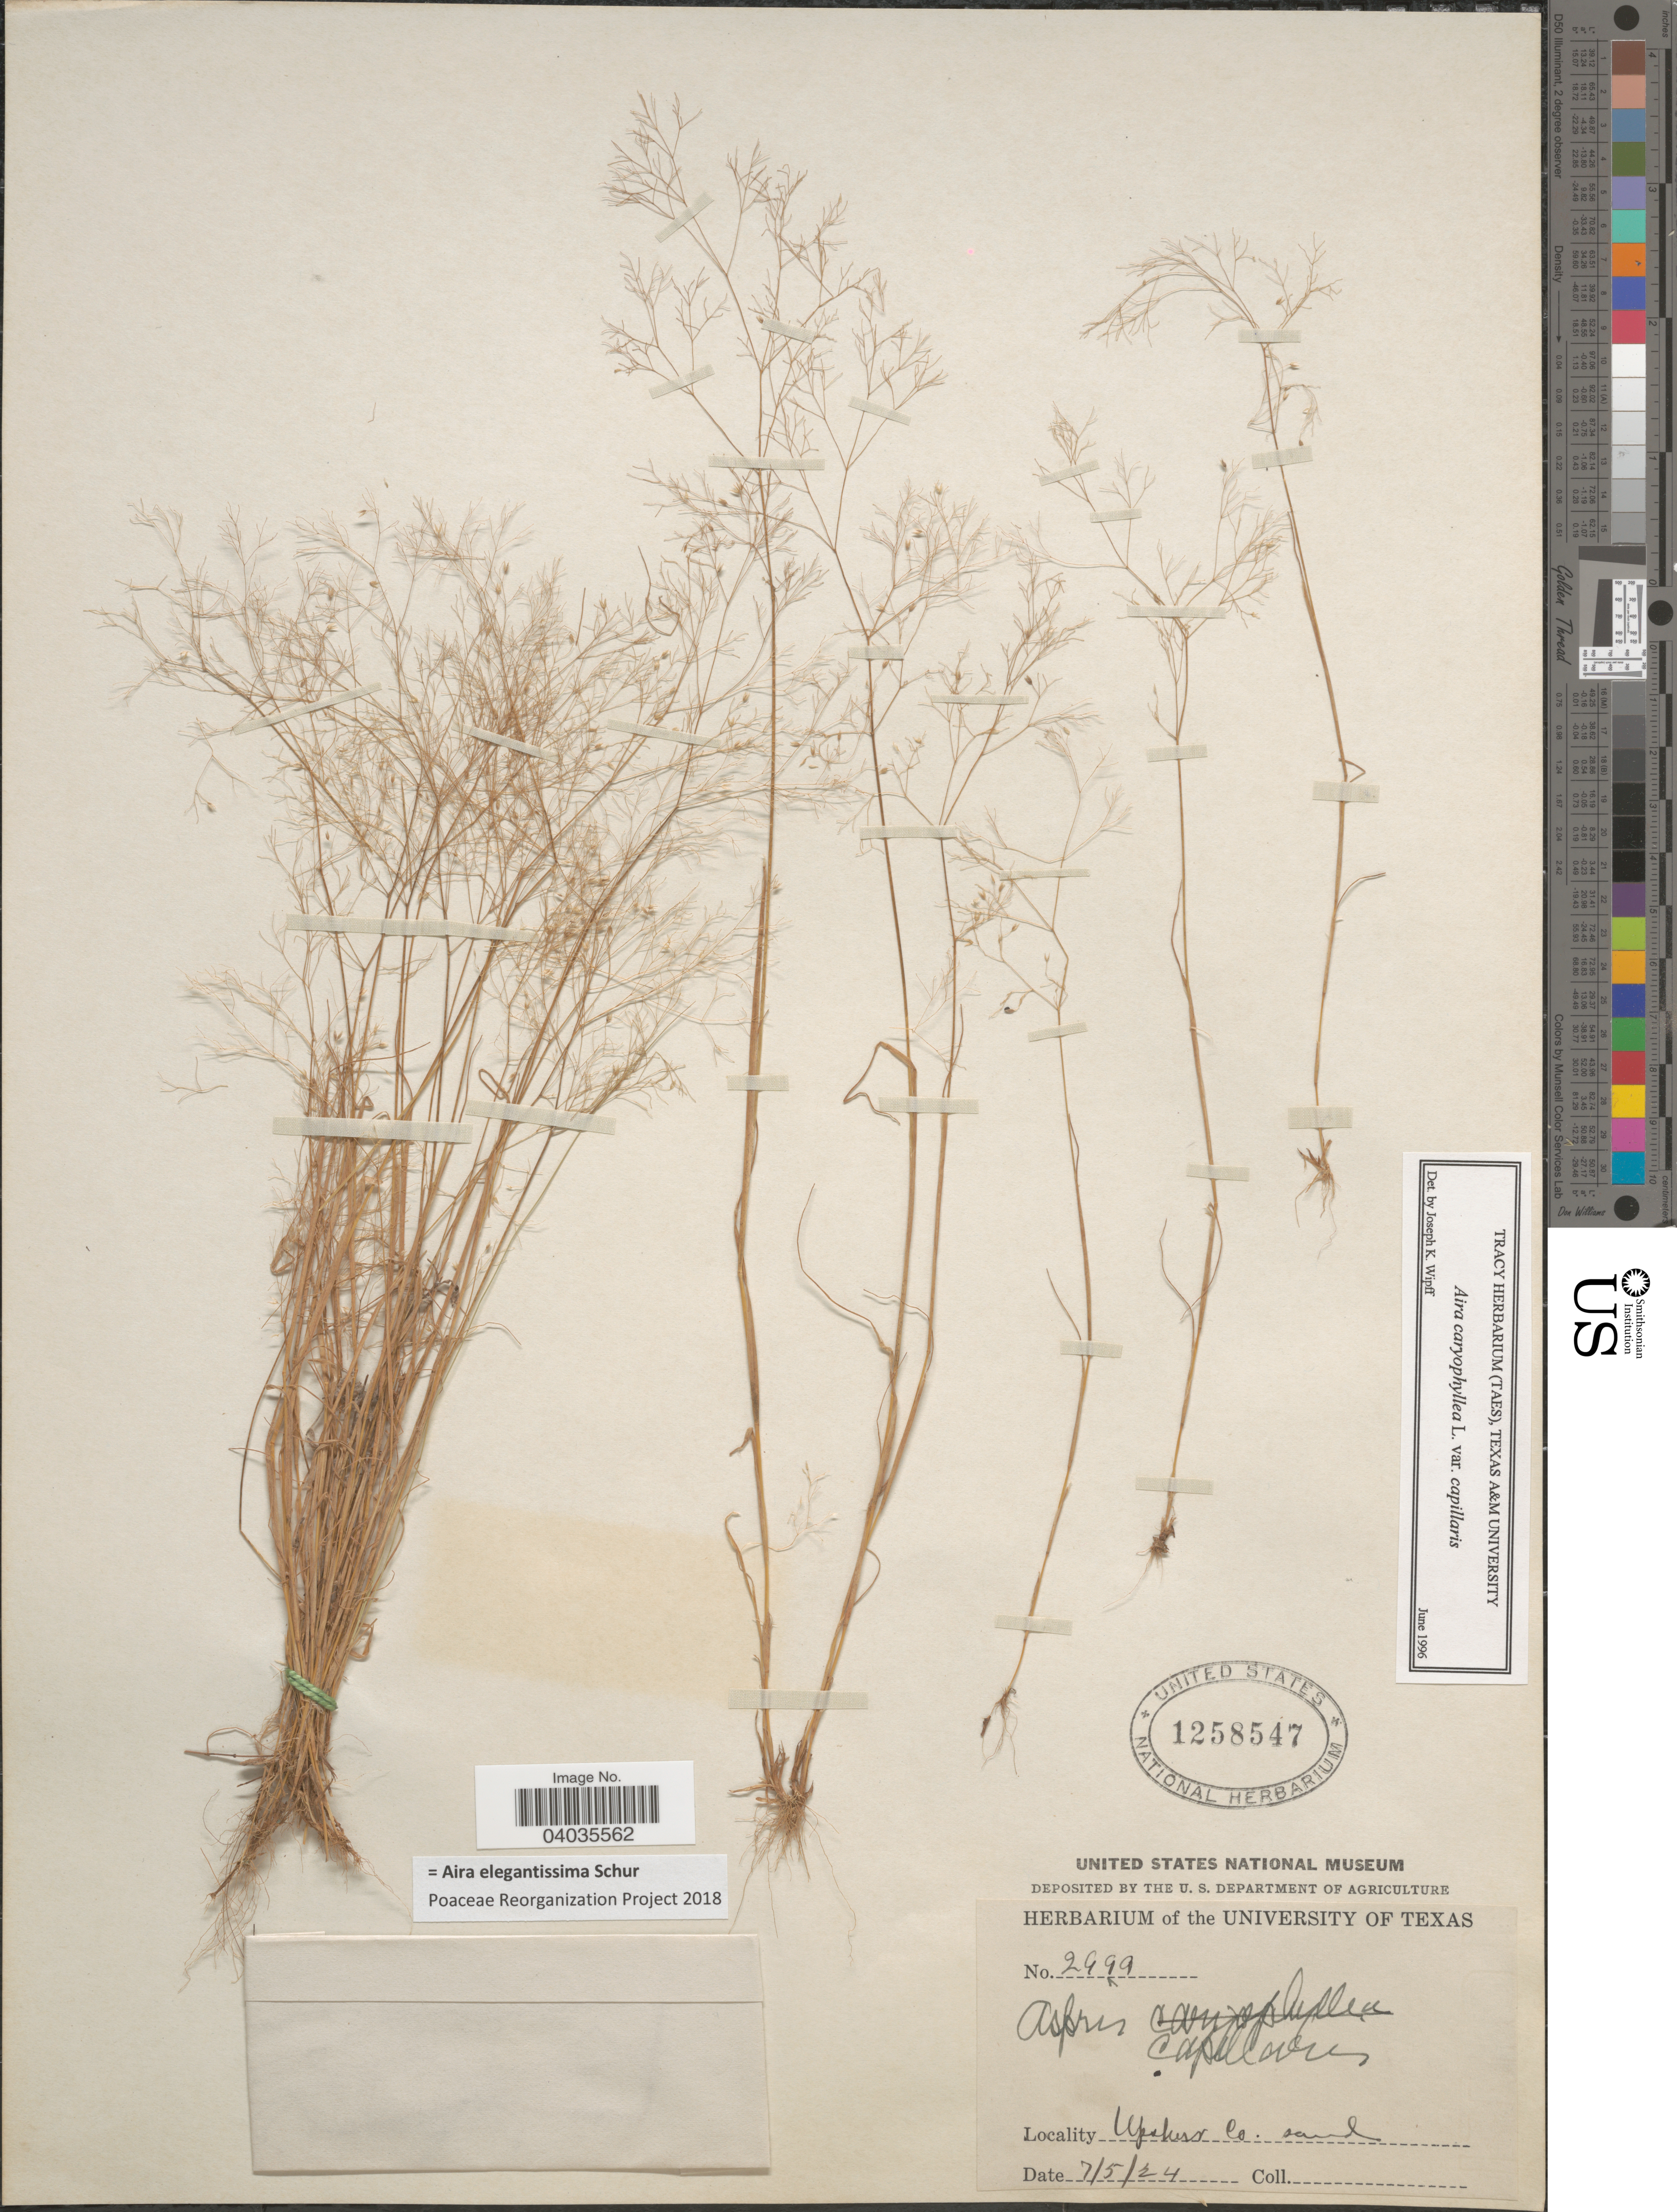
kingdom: Plantae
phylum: Tracheophyta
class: Liliopsida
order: Poales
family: Poaceae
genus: Aira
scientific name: Aira elegantissima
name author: Schur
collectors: ex herb. University of Texas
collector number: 2999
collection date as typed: Transcribed d/m/y: 5/7/24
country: United States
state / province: Texas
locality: Upshurr Co.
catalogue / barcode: US 1258547